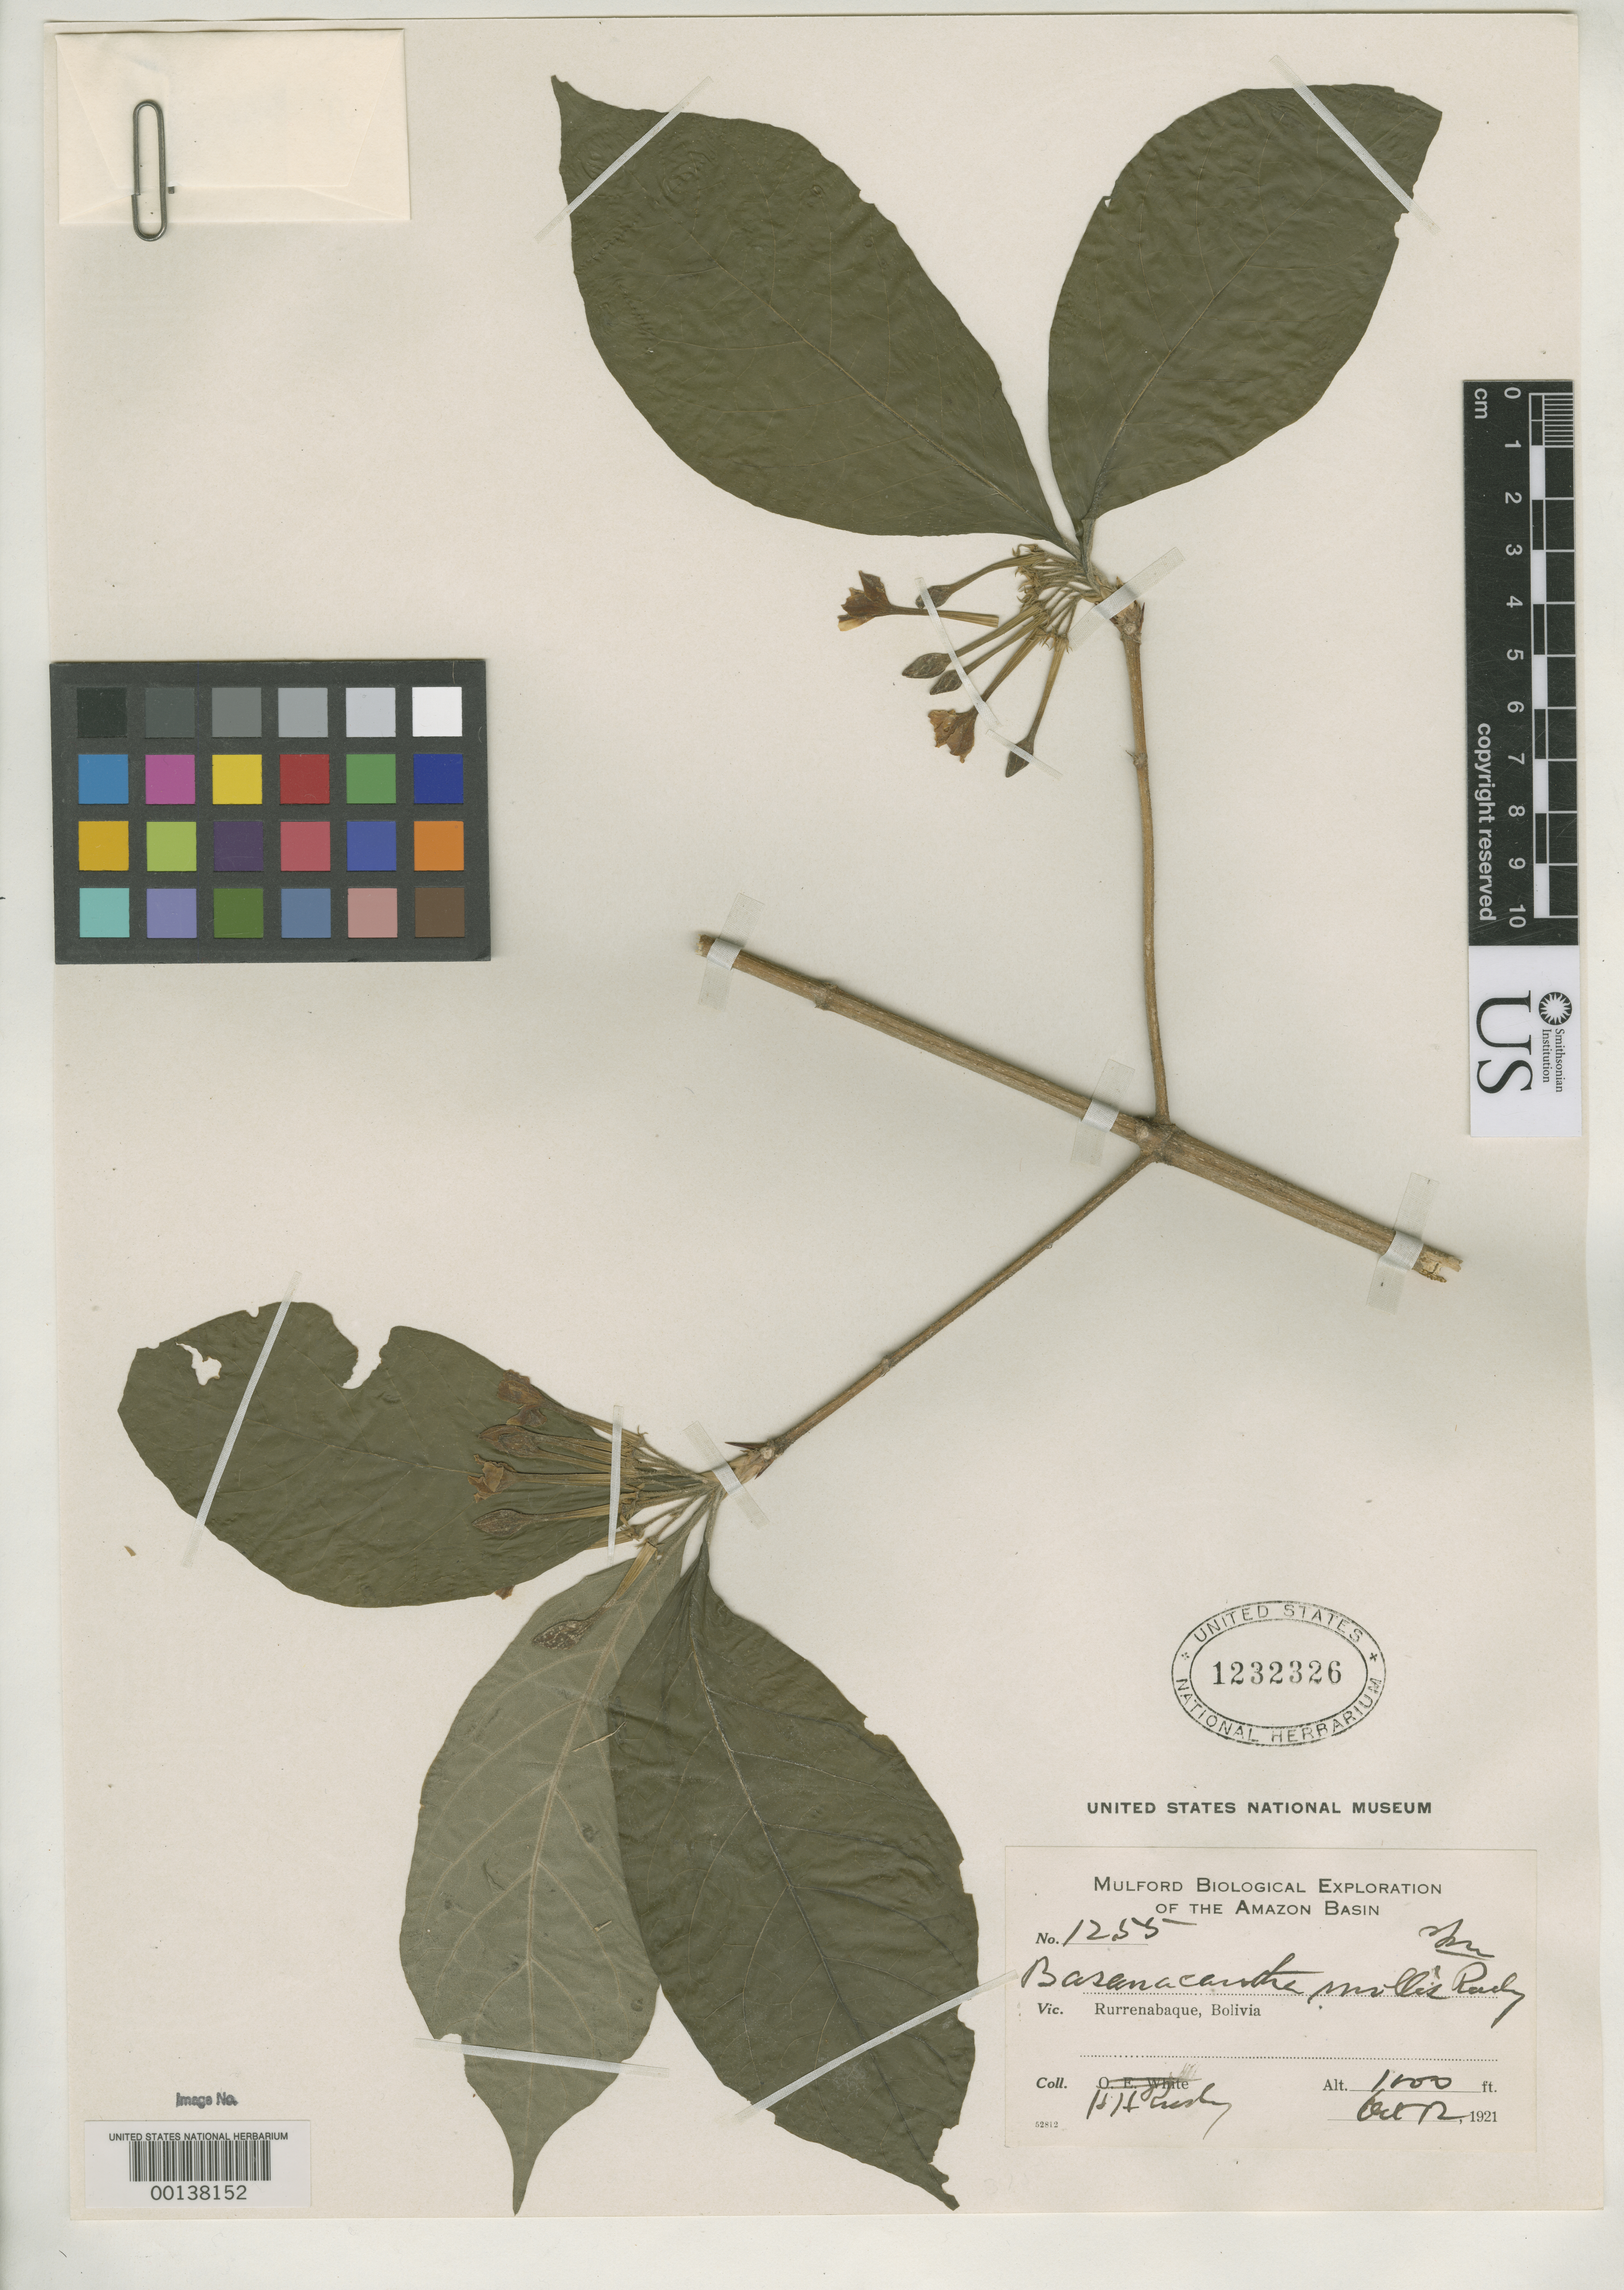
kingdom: Plantae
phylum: Tracheophyta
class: Magnoliopsida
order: Gentianales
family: Rubiaceae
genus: Basanacantha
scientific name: Basanacantha mollis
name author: Rusby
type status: Isotype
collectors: H. H. Rusby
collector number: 1255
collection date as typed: Oct 12, 1921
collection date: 1921-10-12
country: Bolivia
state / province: Beni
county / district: José Ballivián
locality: Rurrenabaque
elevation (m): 305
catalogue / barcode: US 1232326